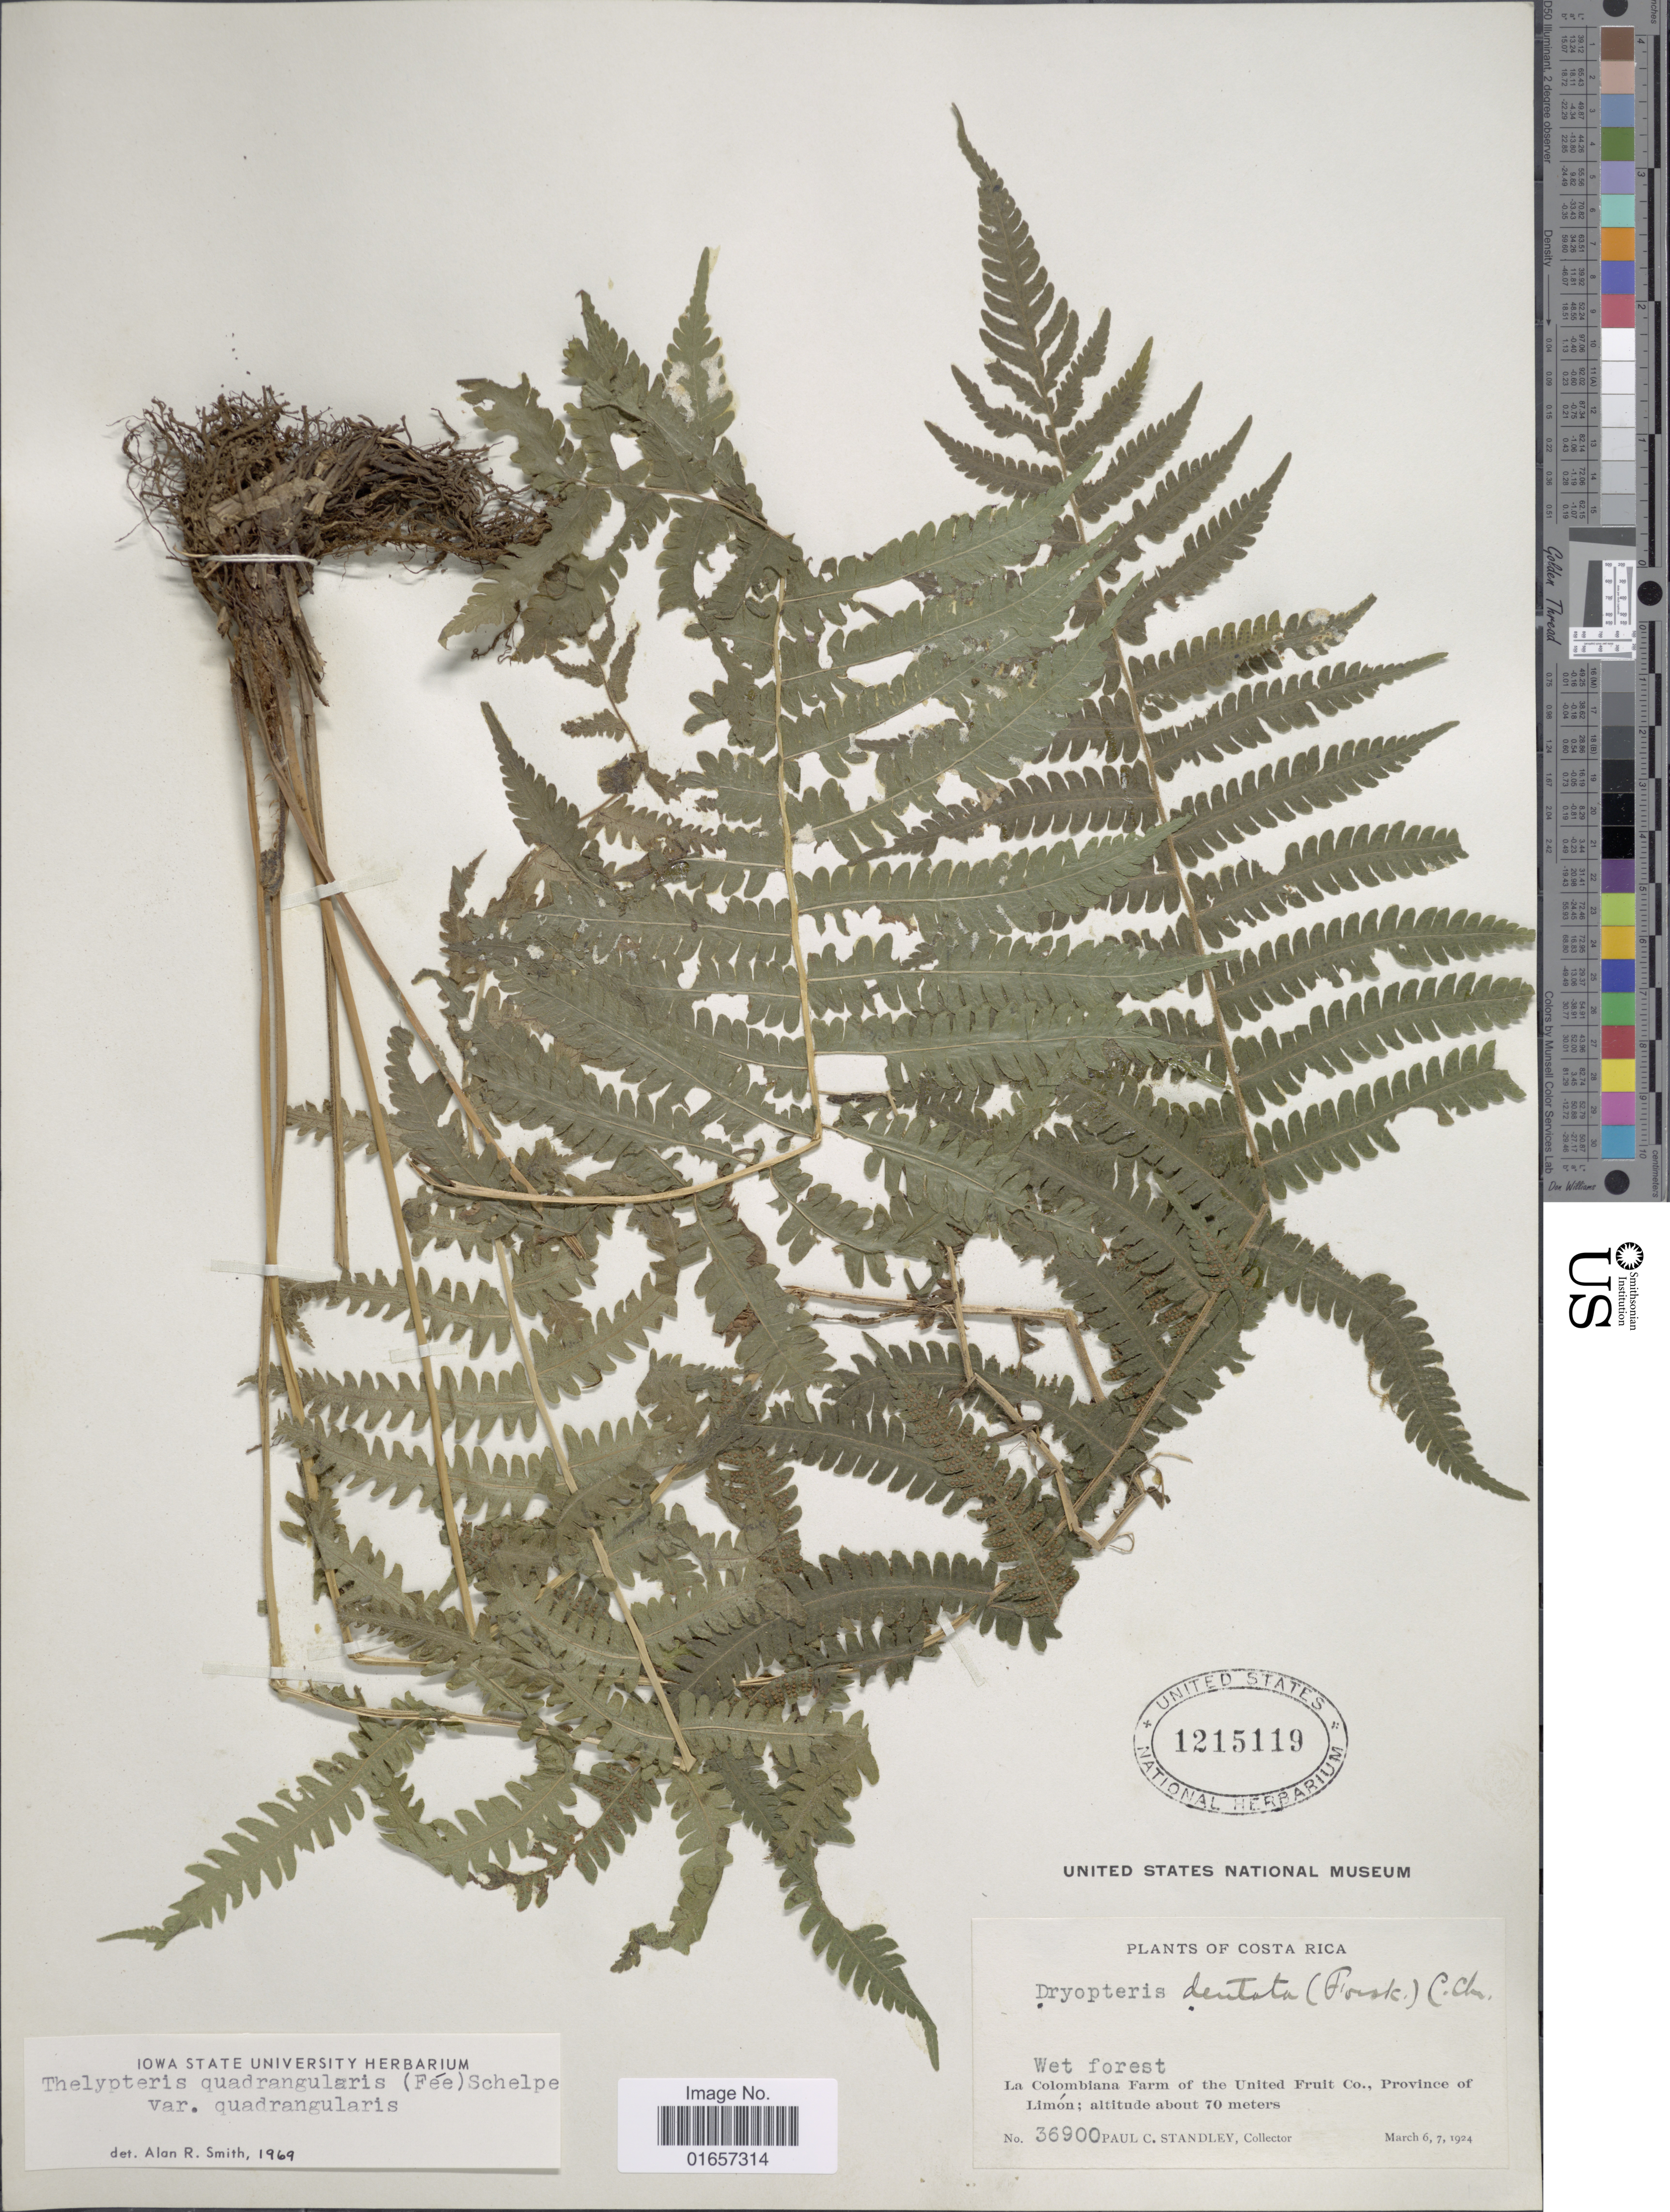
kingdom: Plantae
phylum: Tracheophyta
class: Polypodiopsida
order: Polypodiales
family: Thelypteridaceae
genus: Christella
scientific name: Christella hispidula var. hispidula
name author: (Decne.) Holttum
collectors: P. C. Standley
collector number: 36900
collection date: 1924-03-06/1924-03-07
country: Costa Rica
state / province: Limón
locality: La Colombiana Farm of the United Fruit Co.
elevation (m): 70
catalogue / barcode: US 1215119